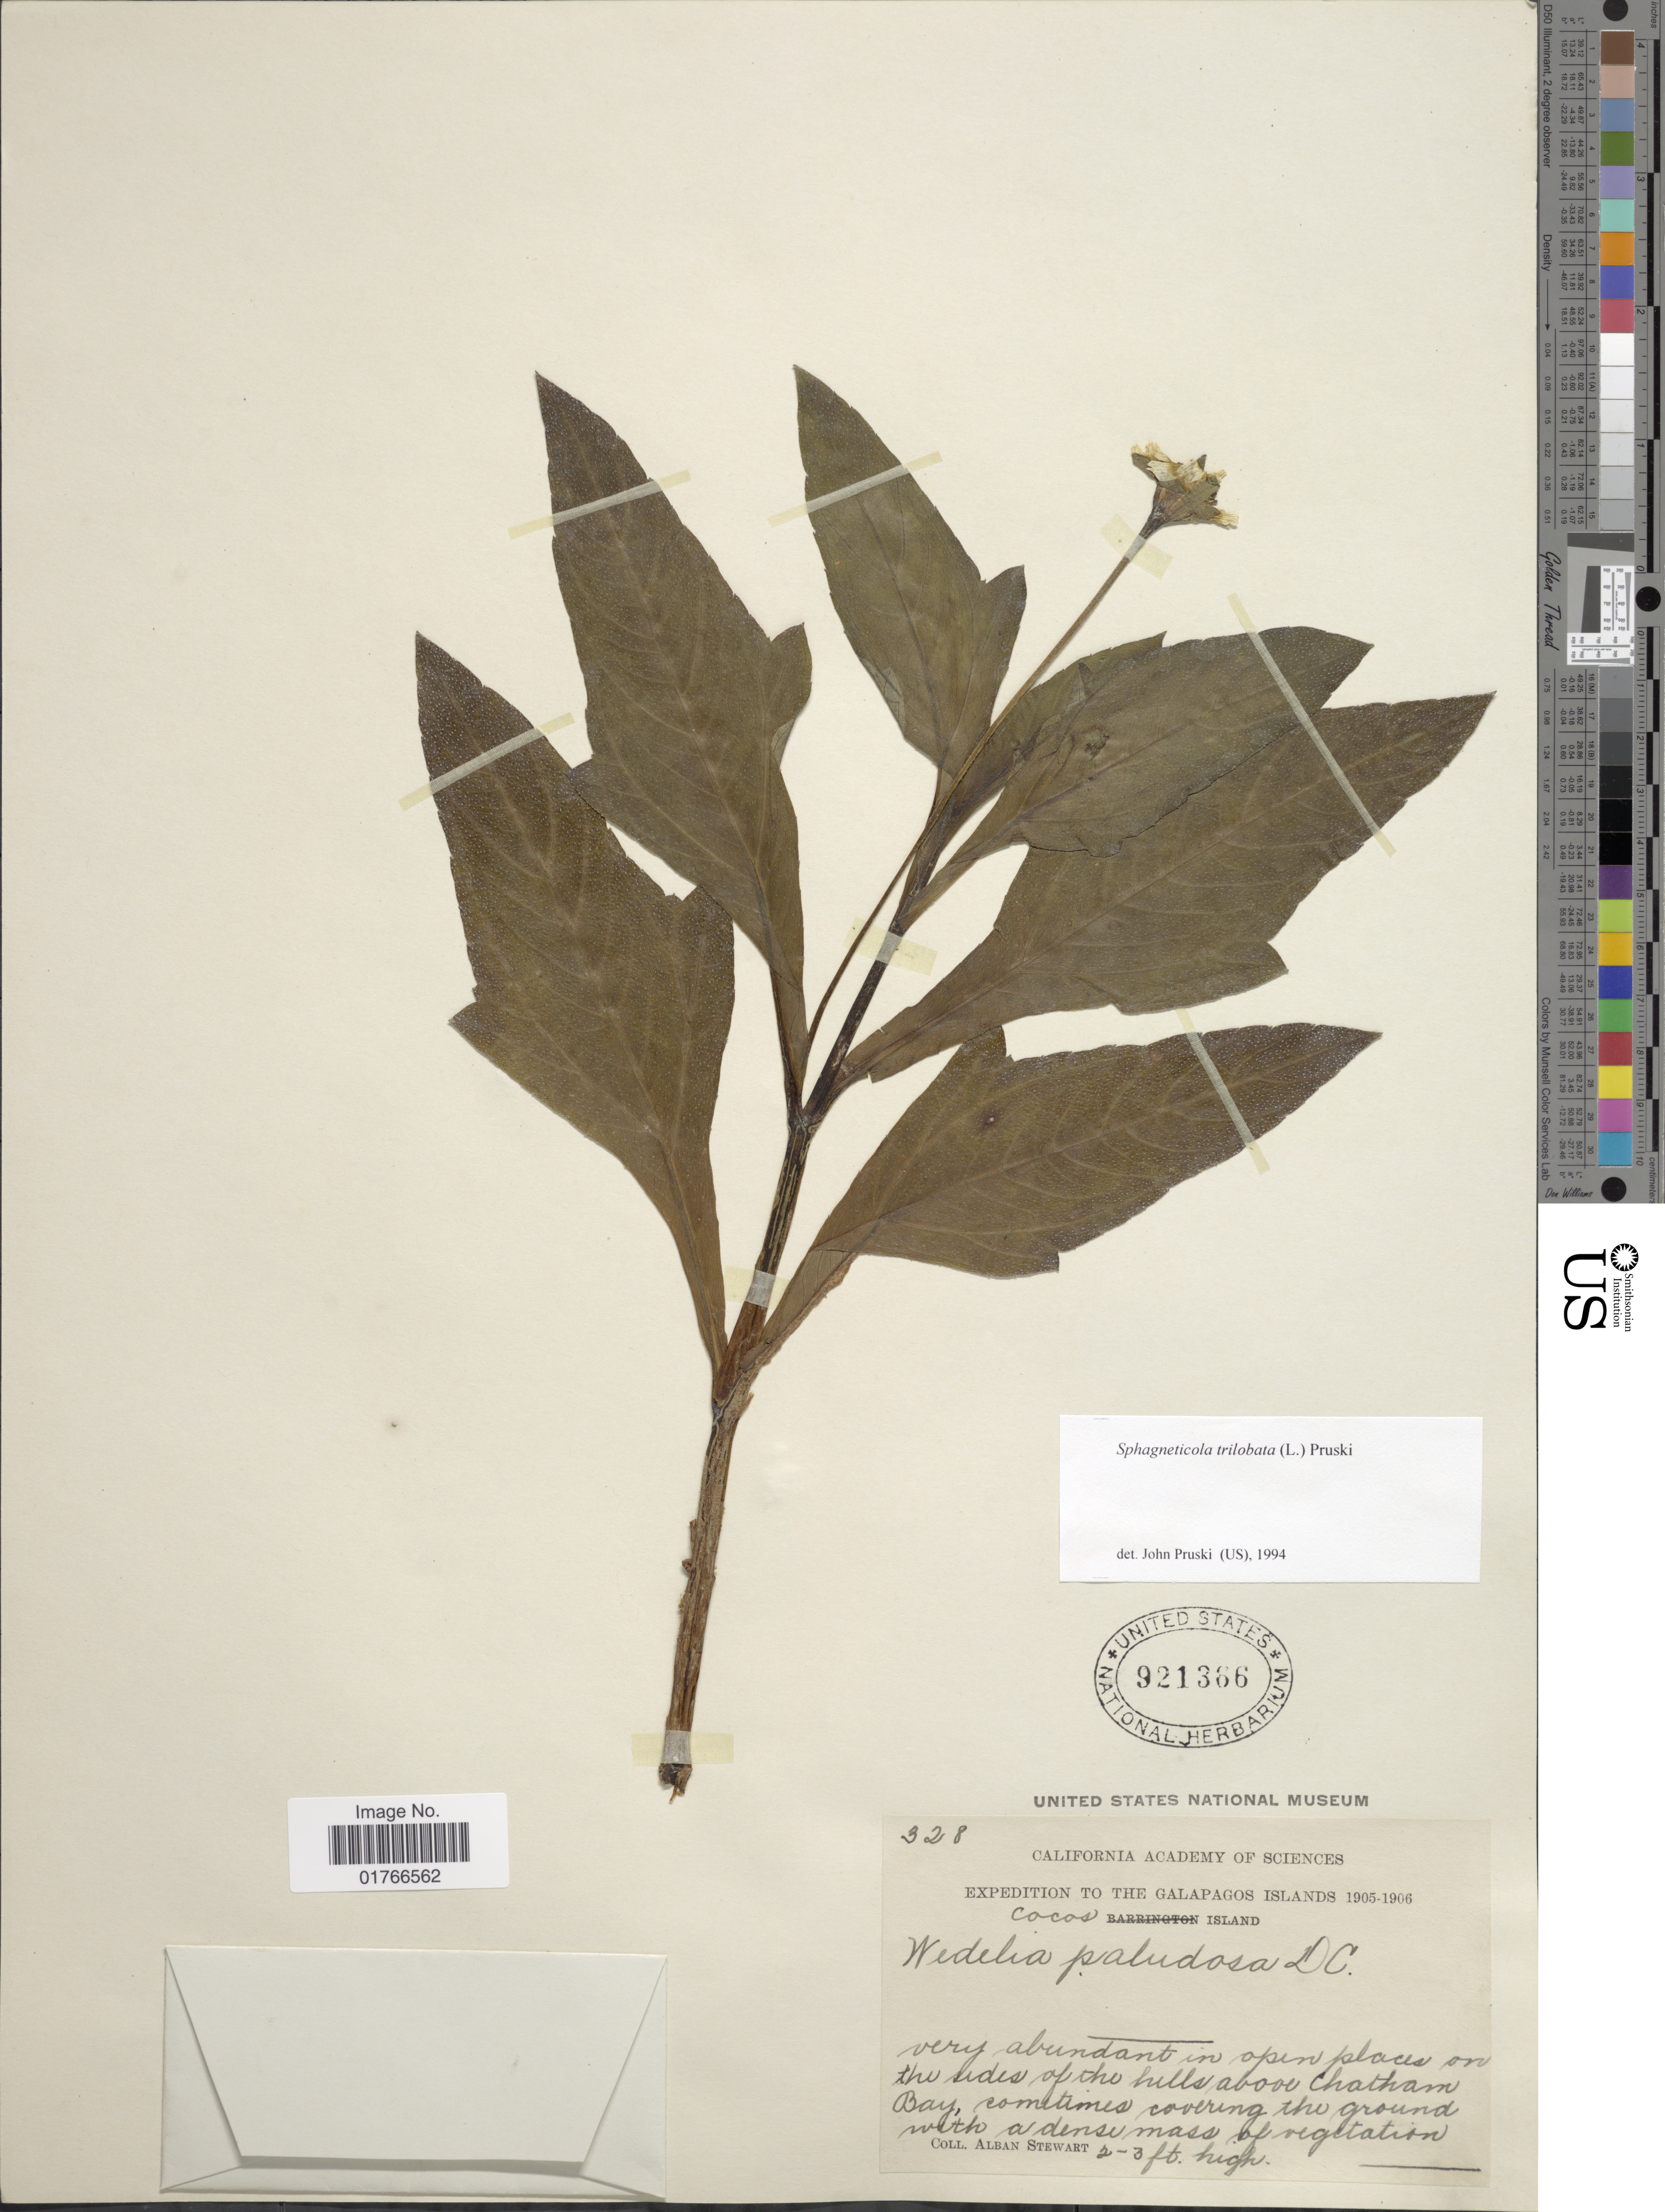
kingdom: Plantae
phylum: Tracheophyta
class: Magnoliopsida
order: Asterales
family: Asteraceae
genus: Sphagneticola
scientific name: Sphagneticola trilobata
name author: (L.) Pruski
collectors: A. Stewart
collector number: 328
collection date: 1905/1906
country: Costa Rica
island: Cocos Island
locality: Cocos Island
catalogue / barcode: US 921366